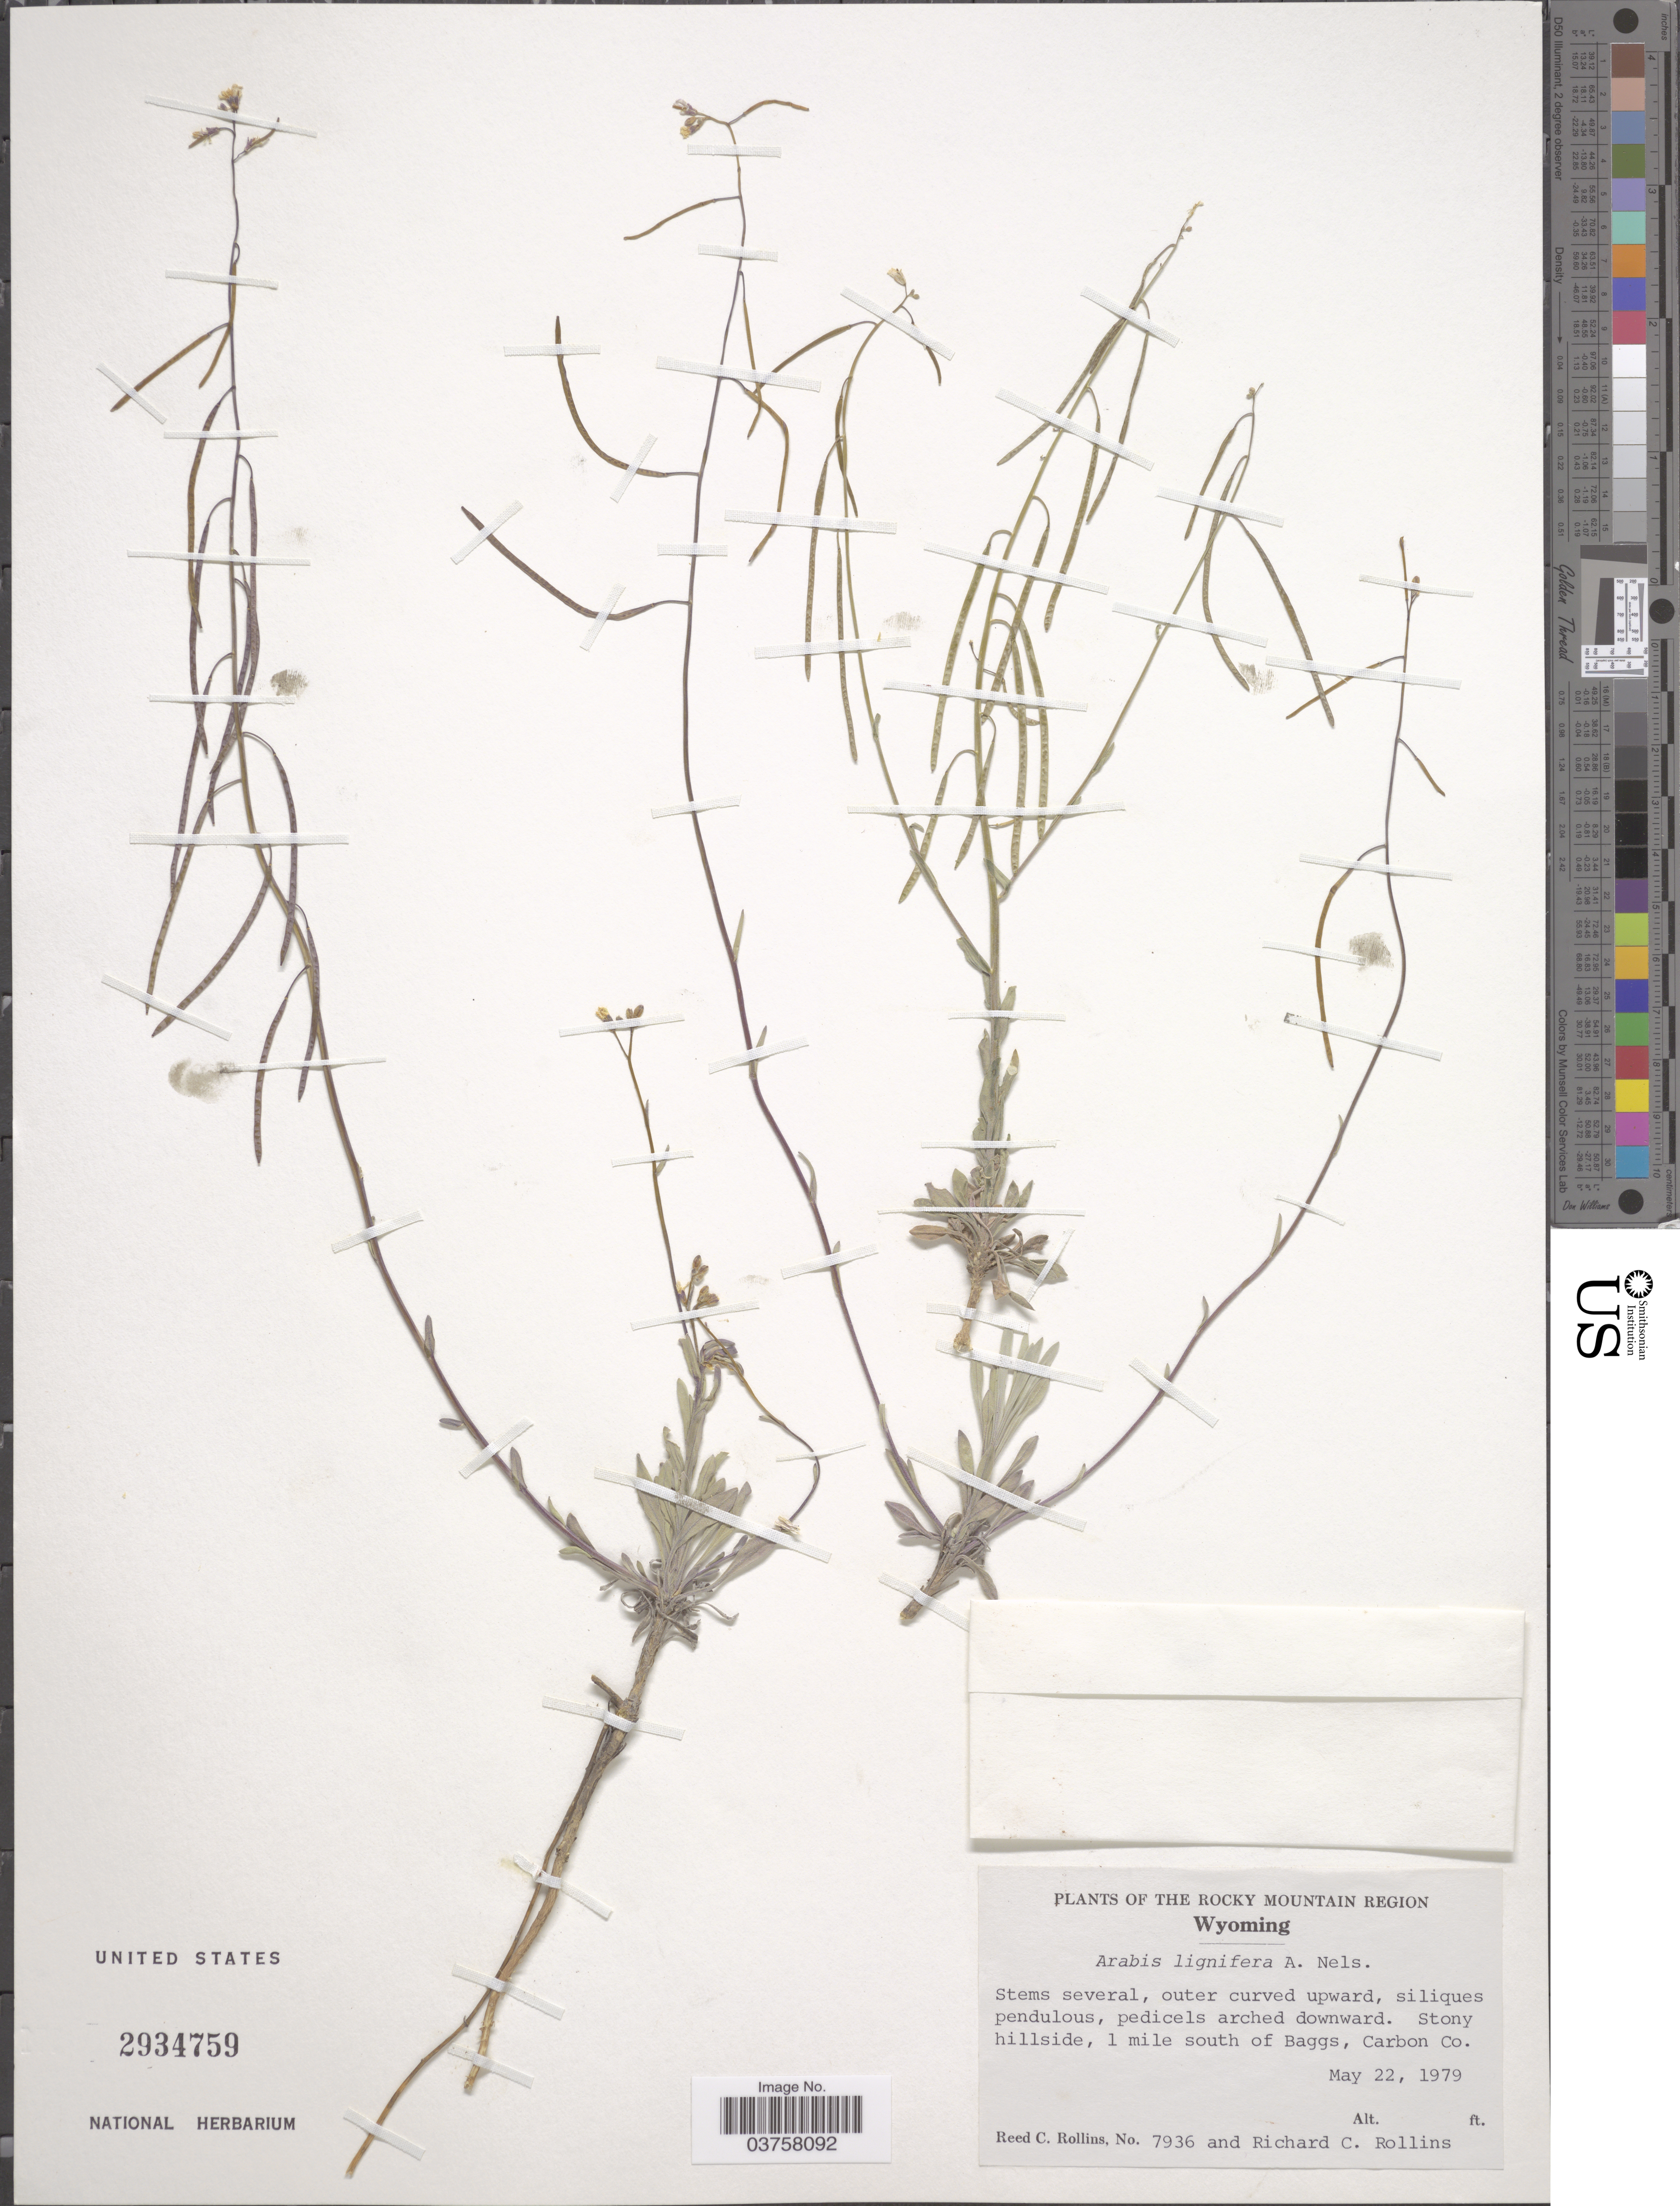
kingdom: Plantae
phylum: Tracheophyta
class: Magnoliopsida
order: Brassicales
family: Brassicaceae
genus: Arabis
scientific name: Arabis lignifera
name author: A. Nelson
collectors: R. C. Rollins & R. C. Rollins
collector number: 7936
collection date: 1979-05-22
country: United States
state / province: Wyoming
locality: The Rocky Mountain Region. 1 mile south of Baggs, Carbon Co.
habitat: stony hillside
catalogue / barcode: US 2934759